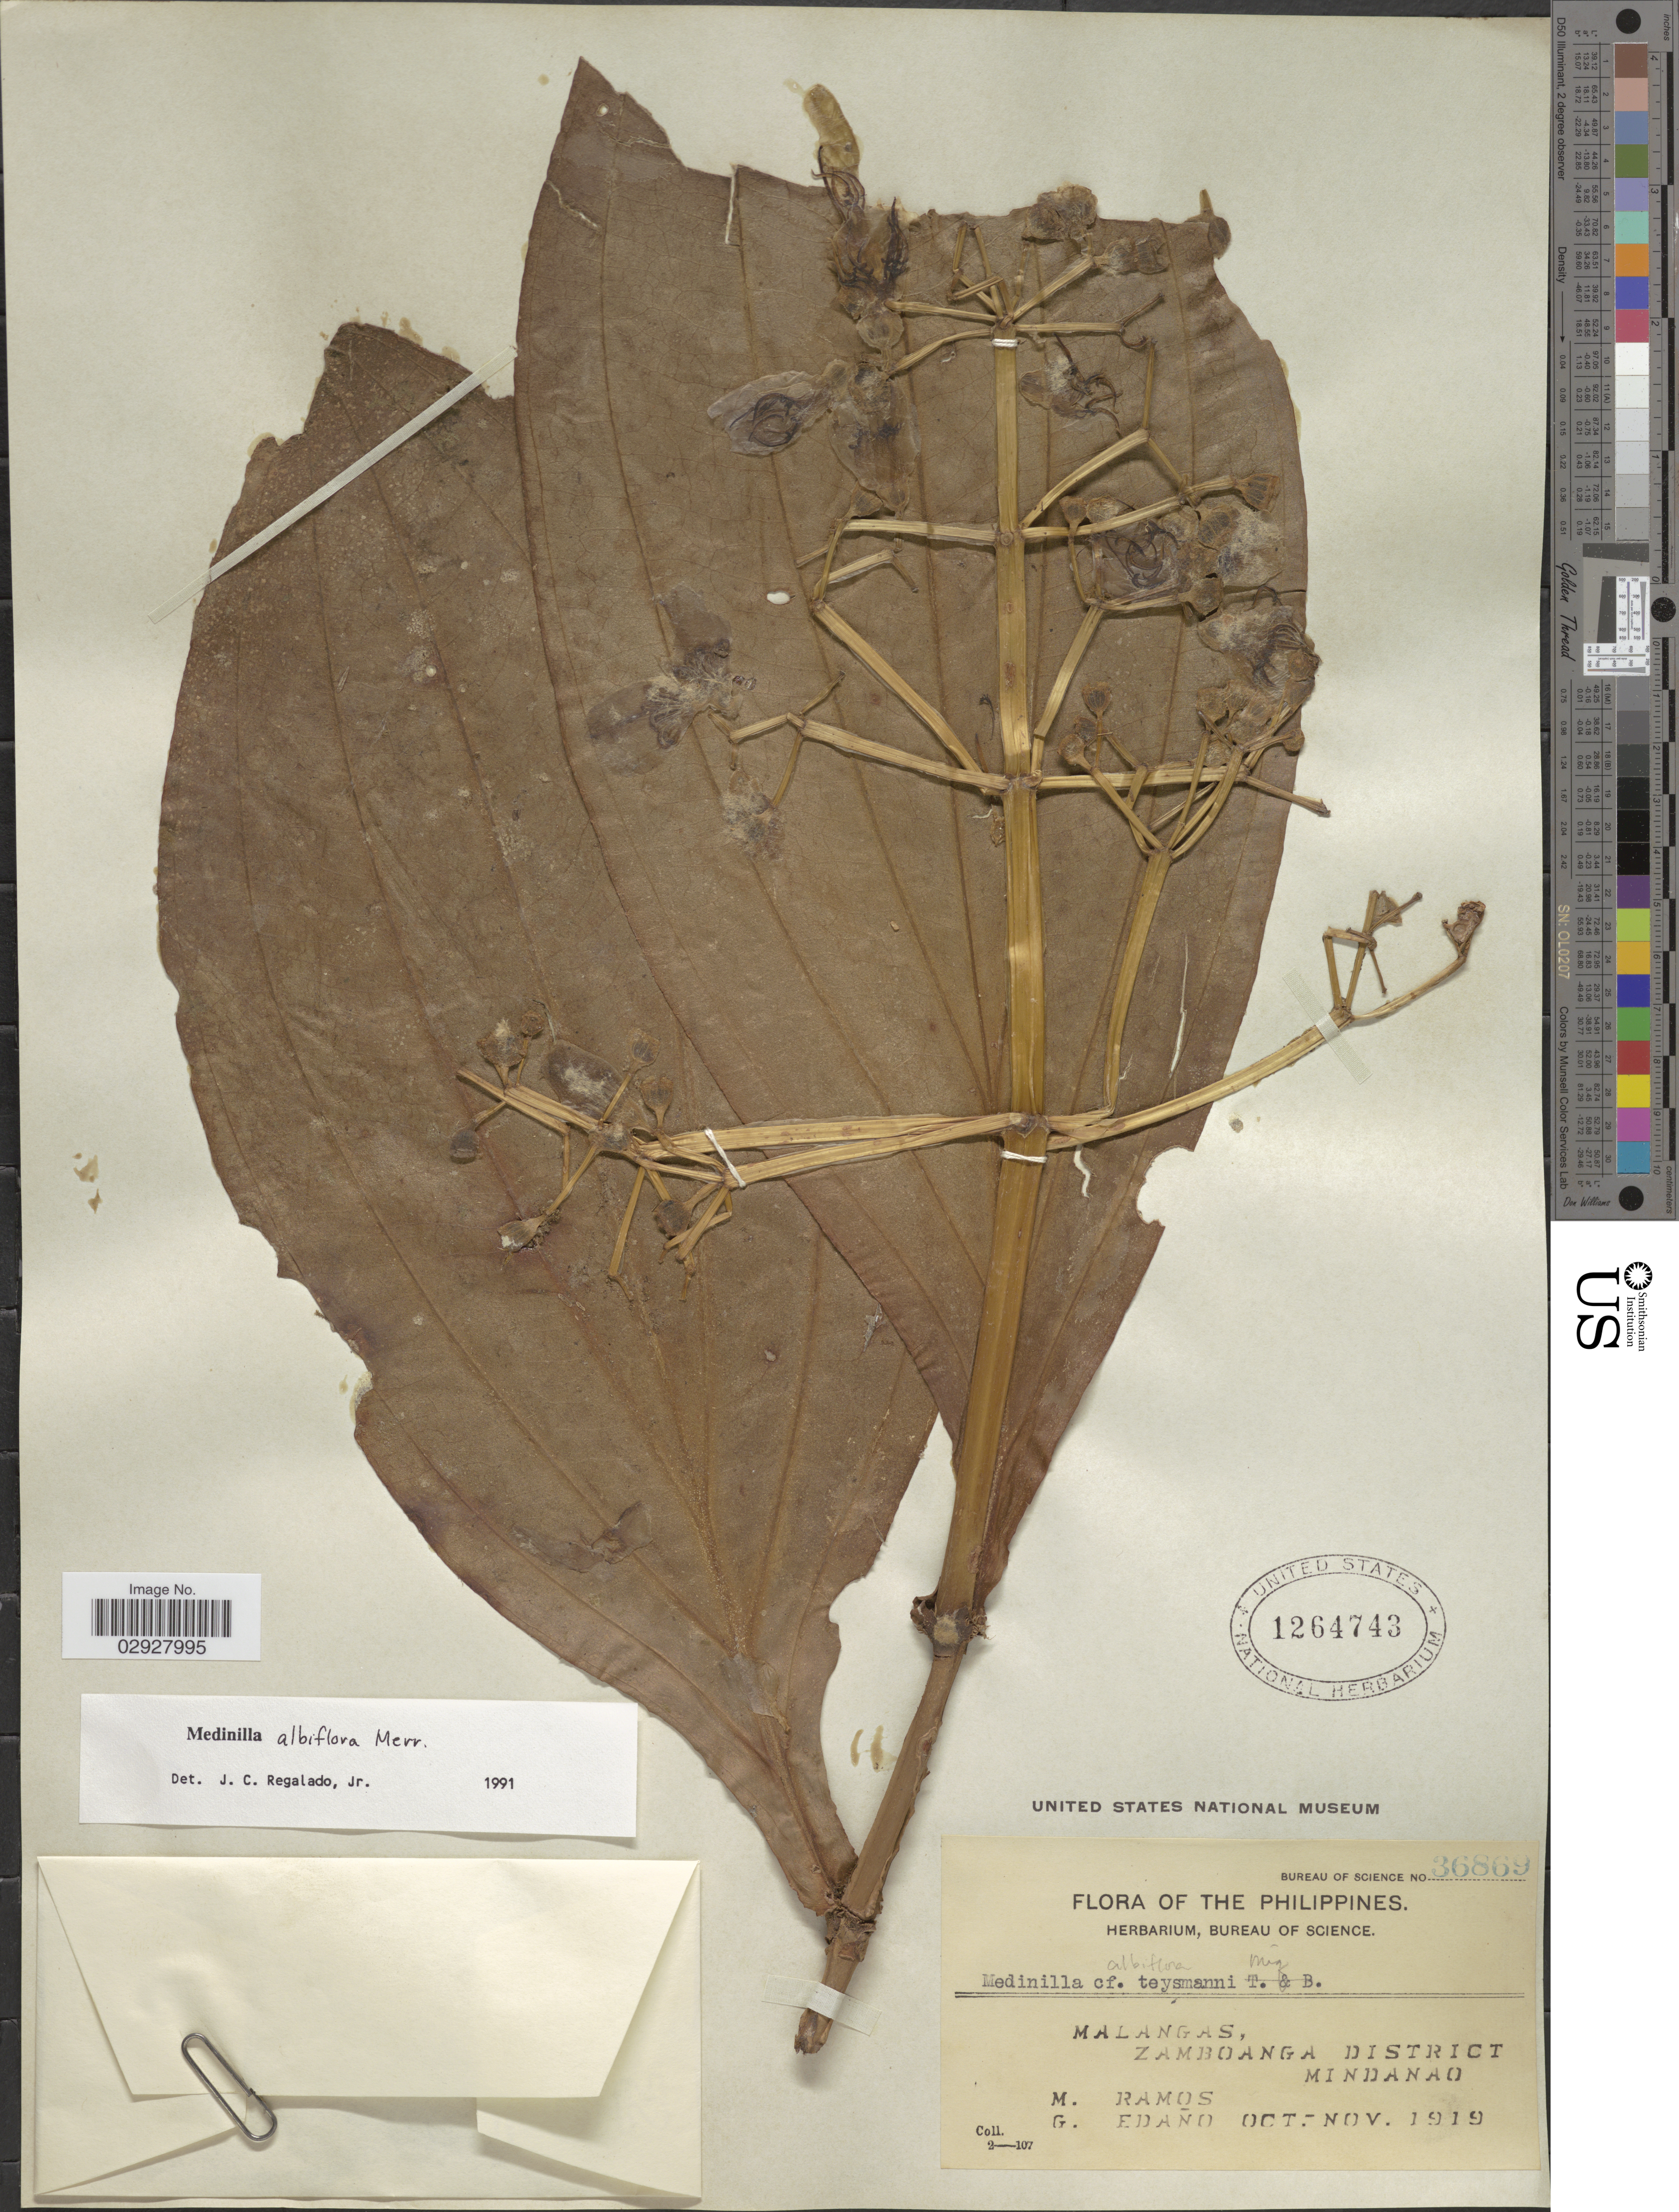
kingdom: Plantae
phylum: Tracheophyta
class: Magnoliopsida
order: Myrtales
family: Melastomataceae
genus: Medinilla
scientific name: Medinilla albiflora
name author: H. Perrier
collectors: M. Ramos & G. Edaño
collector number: Bureau of Science 36869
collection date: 1919-10/1919-11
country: Philippines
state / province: Zamboanga Peninsula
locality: Malangas, Zamboanga District, Mindanao.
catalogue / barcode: US 1264743